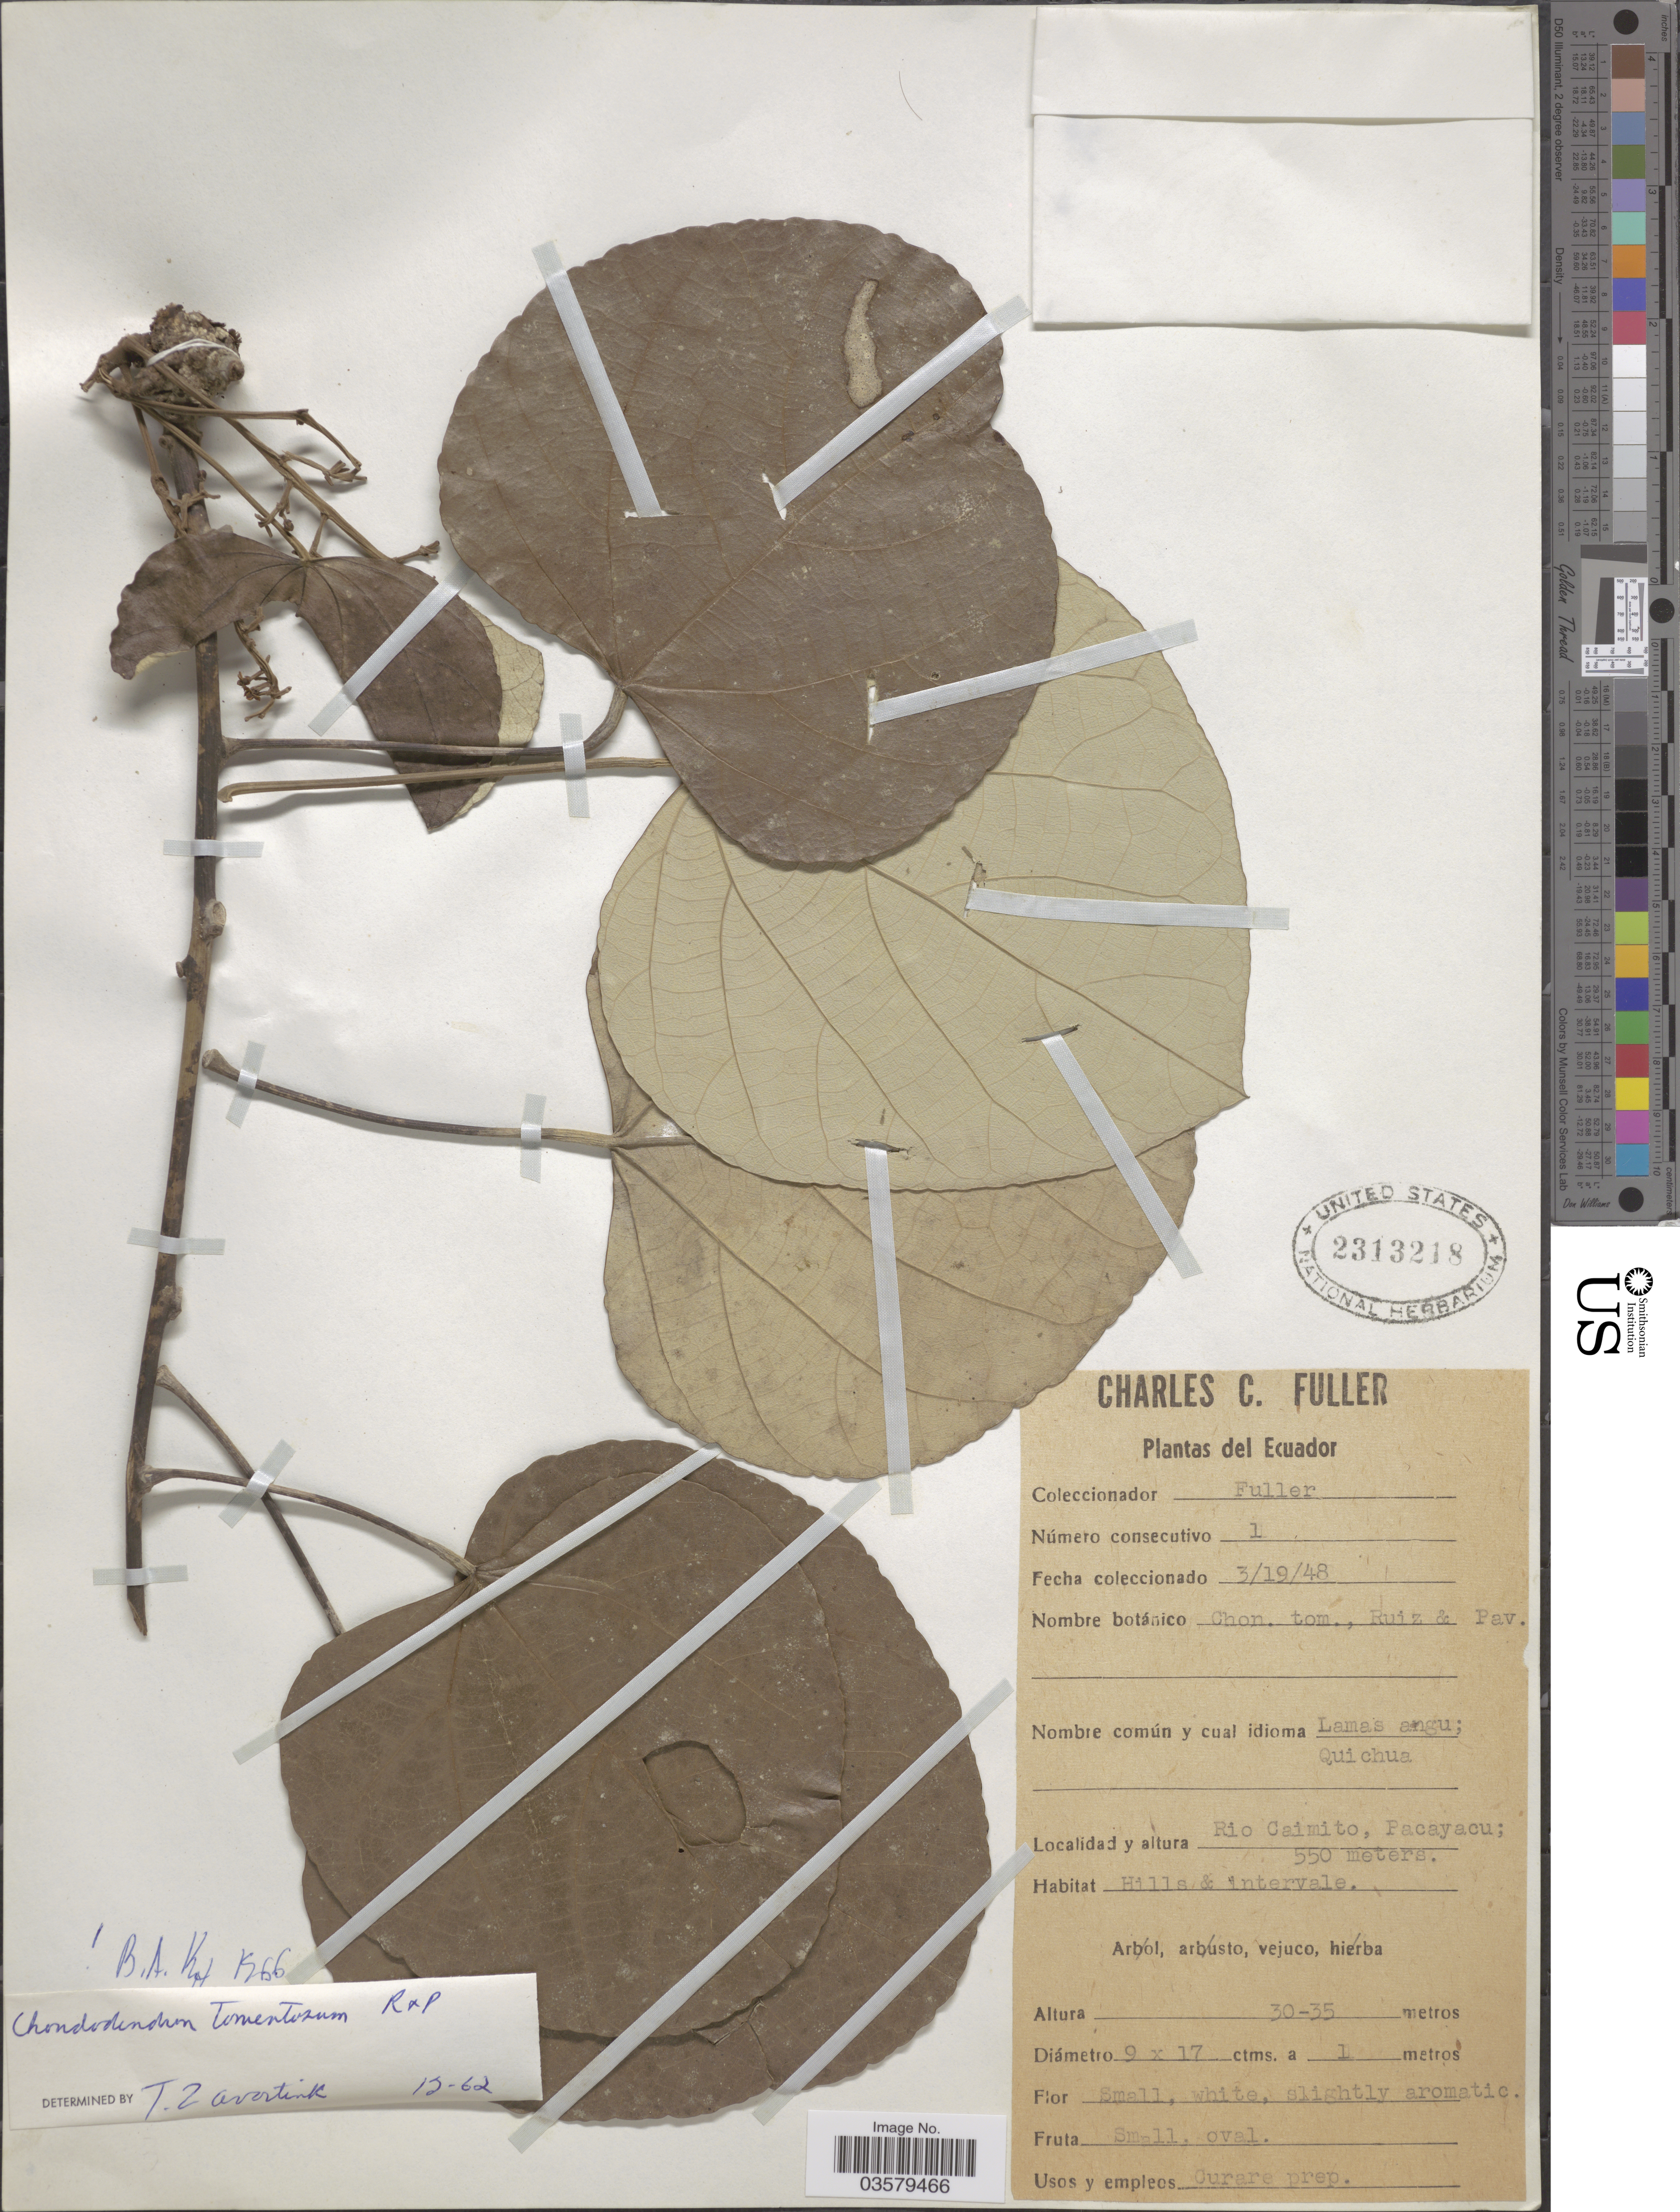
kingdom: Plantae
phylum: Tracheophyta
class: Magnoliopsida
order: Ranunculales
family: Menispermaceae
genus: Chondrodendron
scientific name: Chondrodendron tomentosum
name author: Ruiz & Pav.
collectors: -- Fuller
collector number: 1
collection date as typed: Transcribed d/m/y: 19/3/48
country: Ecuador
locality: Rio Caimito, Pacayacu.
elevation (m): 550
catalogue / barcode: US 2313218